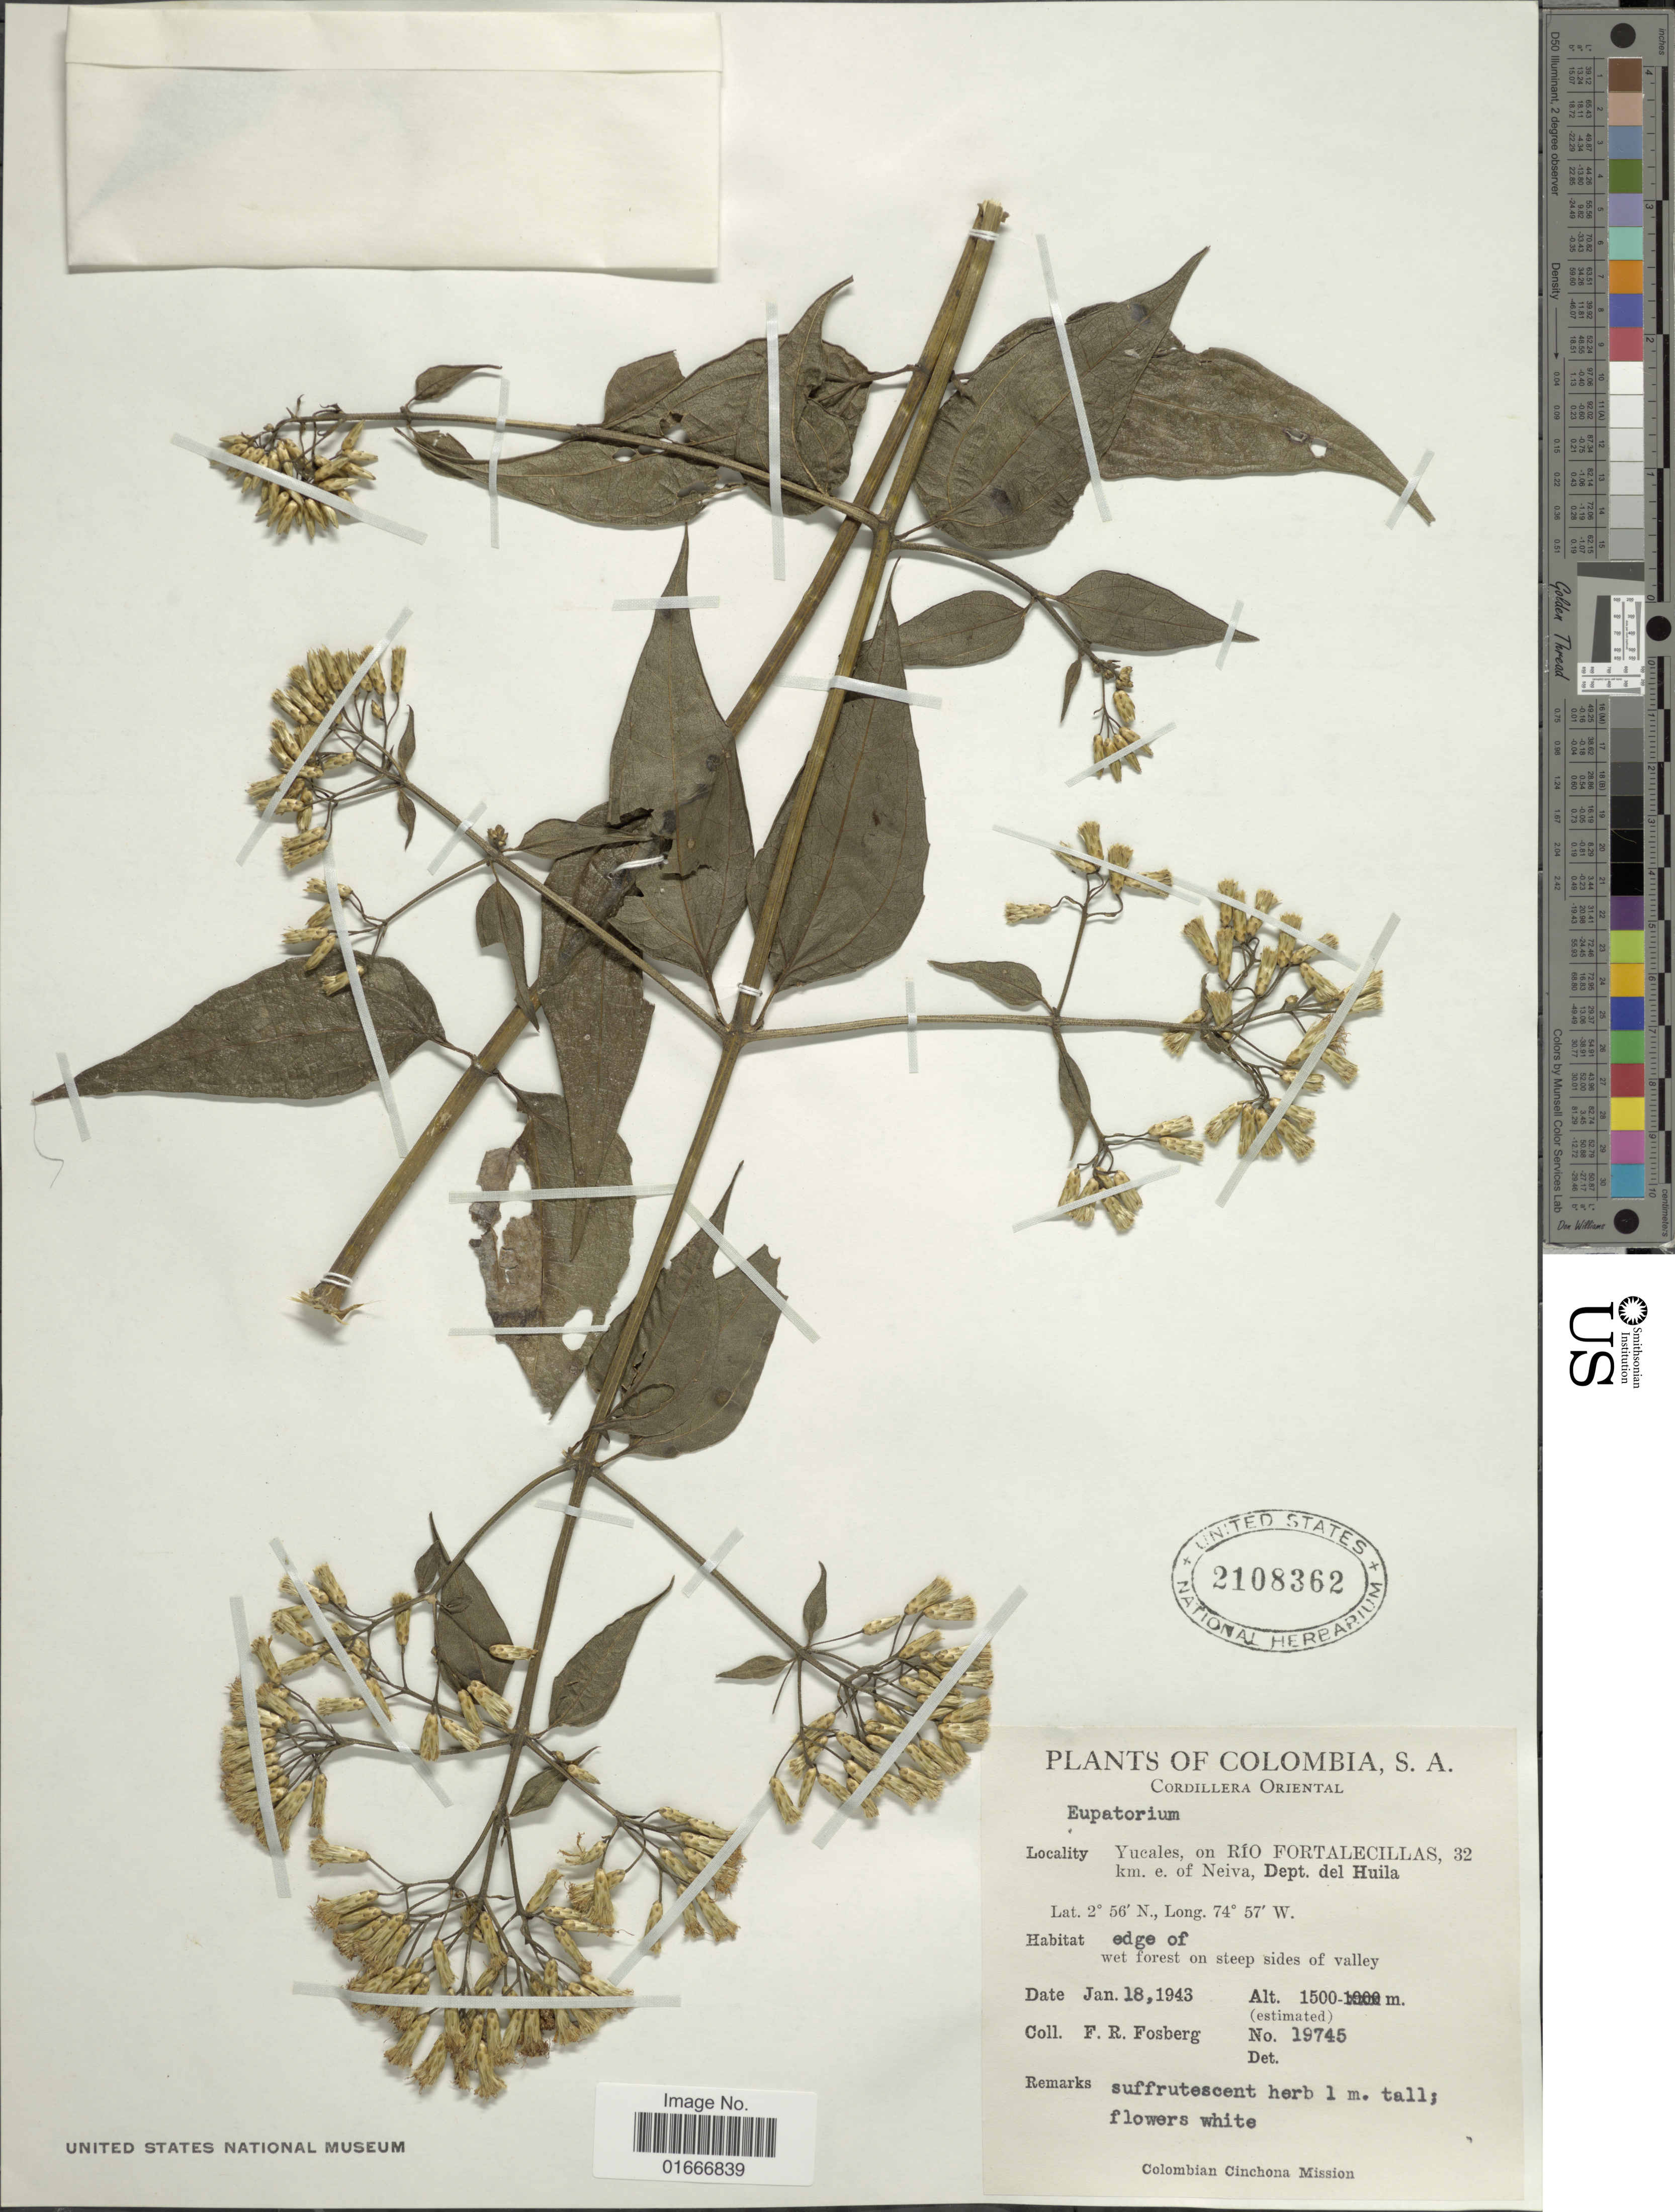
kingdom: Plantae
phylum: Tracheophyta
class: Magnoliopsida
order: Asterales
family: Asteraceae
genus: Chromolaena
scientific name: Chromolaena subscandens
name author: (Hieron.) R.M. King & H. Rob.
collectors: F. R. Fosberg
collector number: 19745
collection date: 1943-01-18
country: Colombia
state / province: Huila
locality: Colombia. Yucales, on Rio Fortalecillas, 32 km. e. of Neiva, Dept. del Huila. wet forest on steep sides of valley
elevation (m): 1500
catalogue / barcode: US 2108362